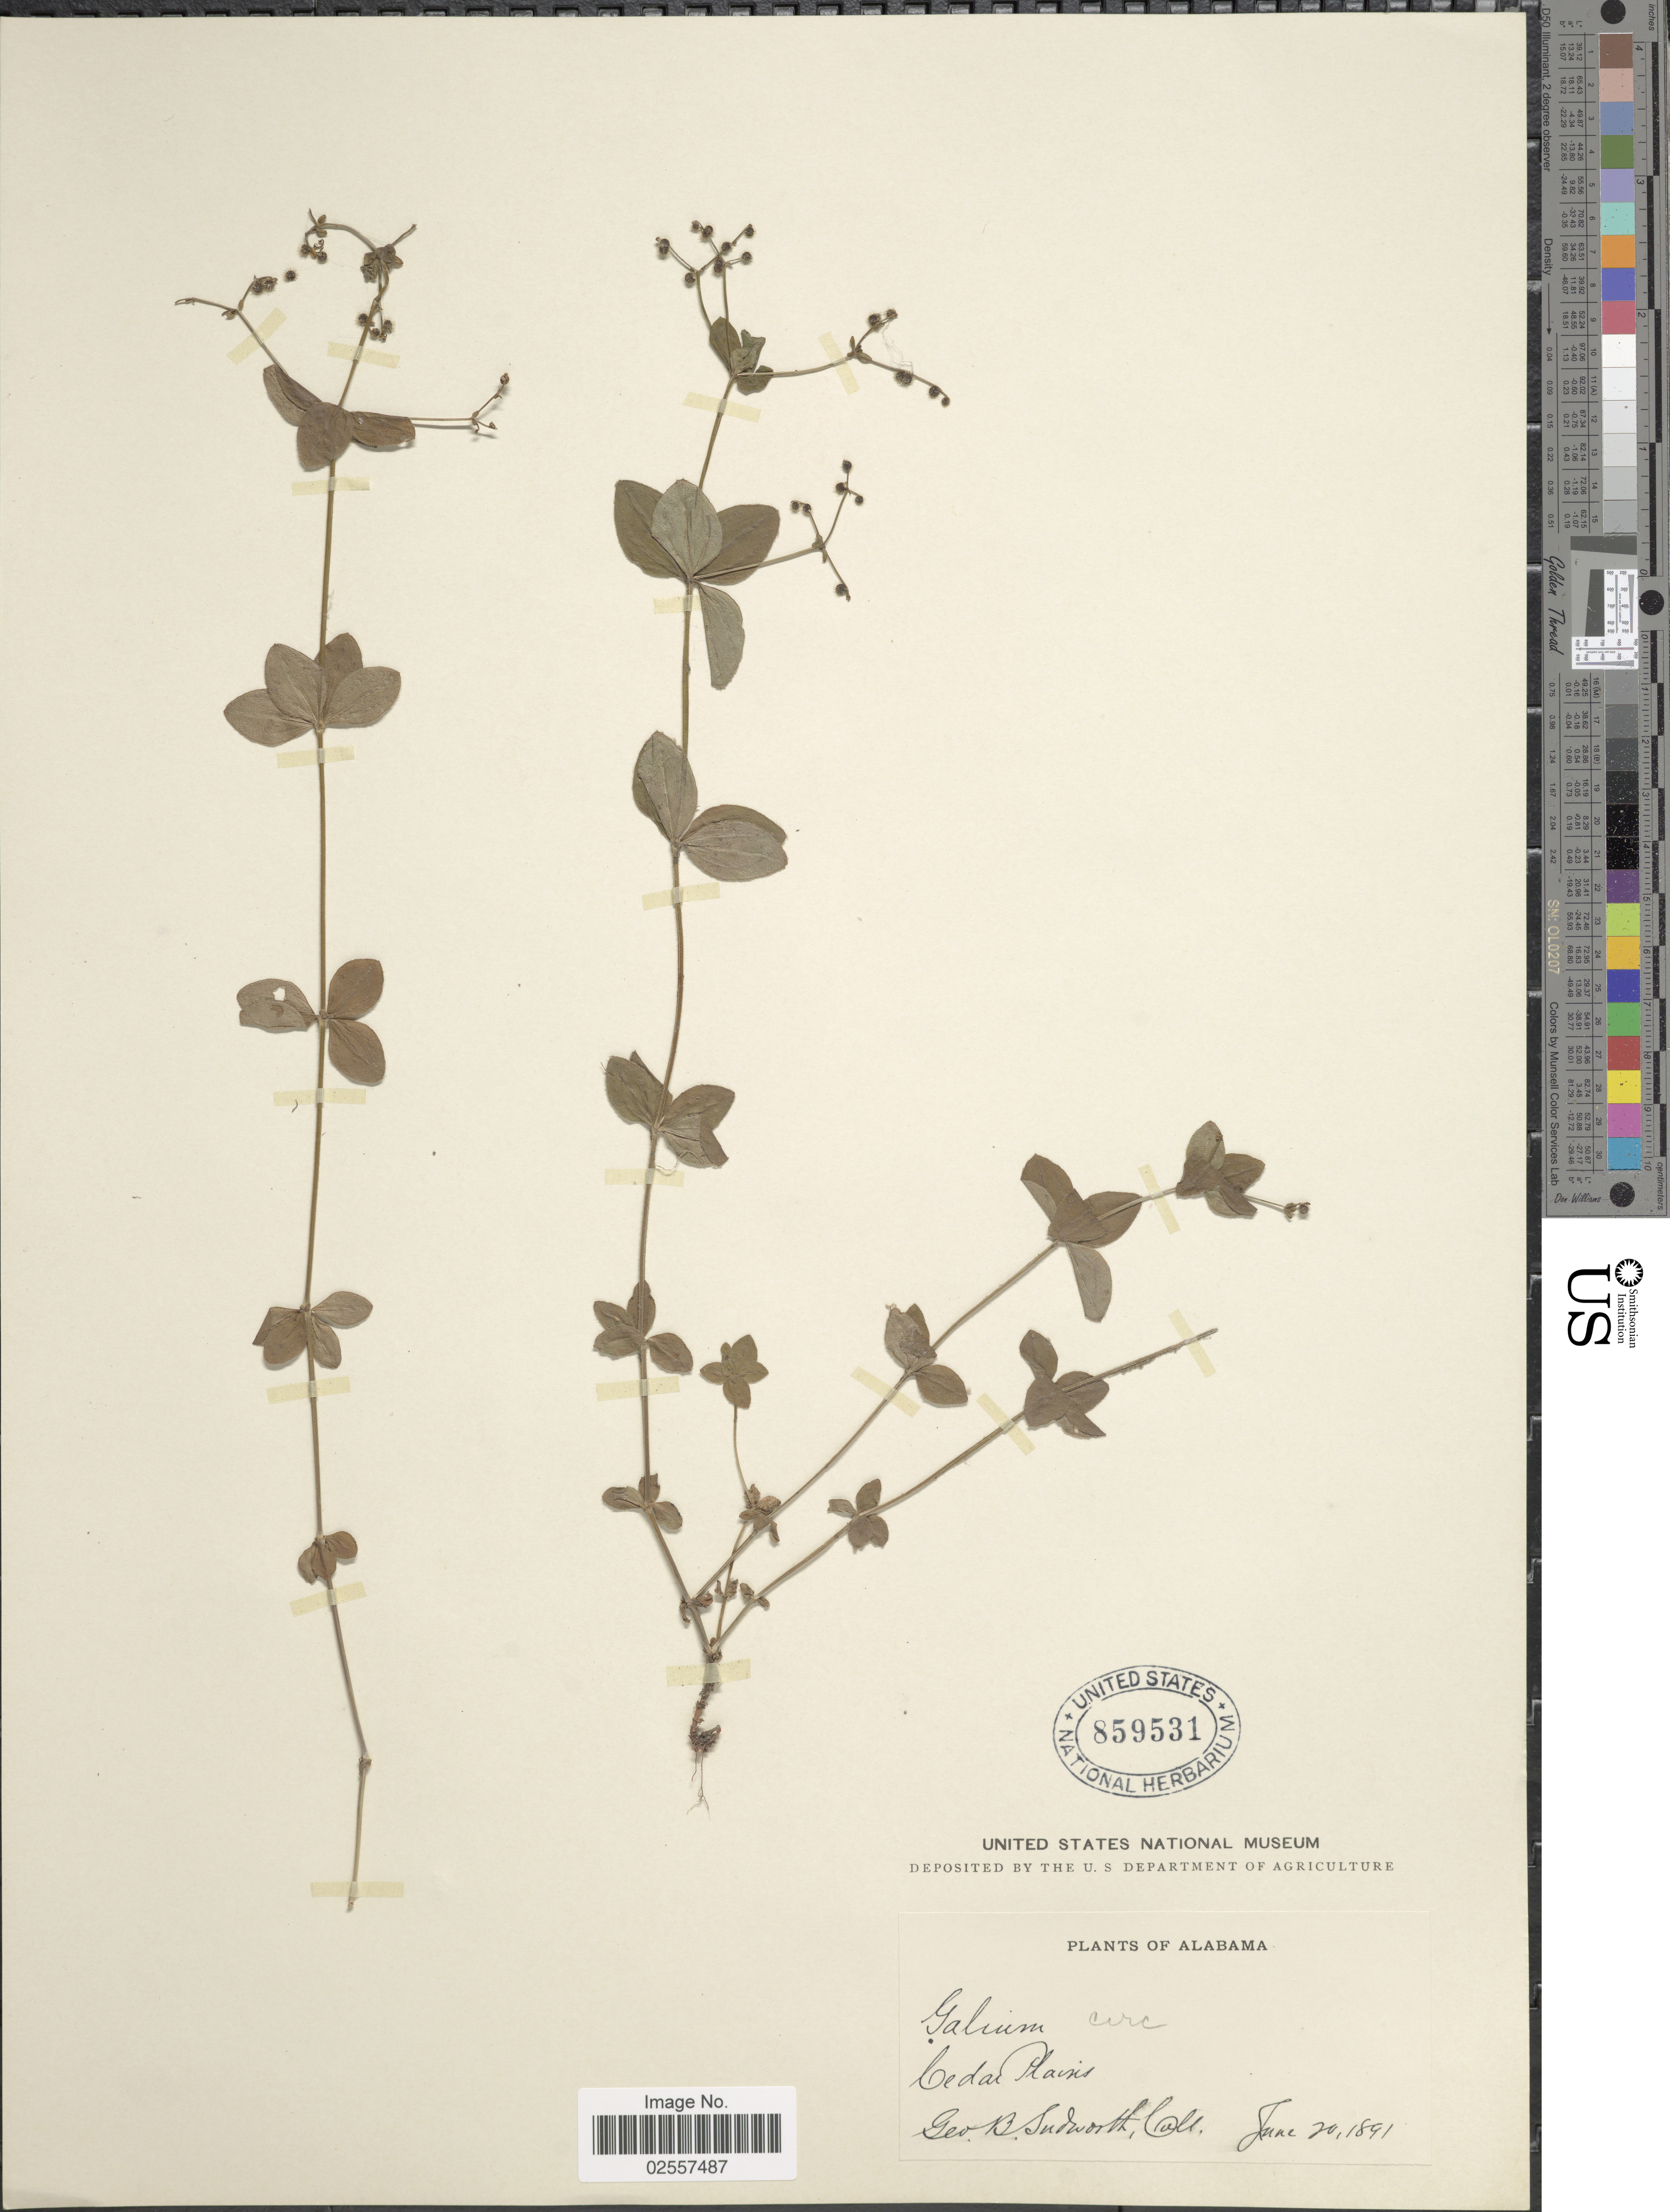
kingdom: Plantae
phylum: Tracheophyta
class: Magnoliopsida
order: Gentianales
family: Rubiaceae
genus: Galium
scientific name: Galium circaezans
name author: Michx.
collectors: G. B. Sudworth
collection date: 1891-06-20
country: United States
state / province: Alabama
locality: Cedar Plains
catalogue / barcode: US 859531